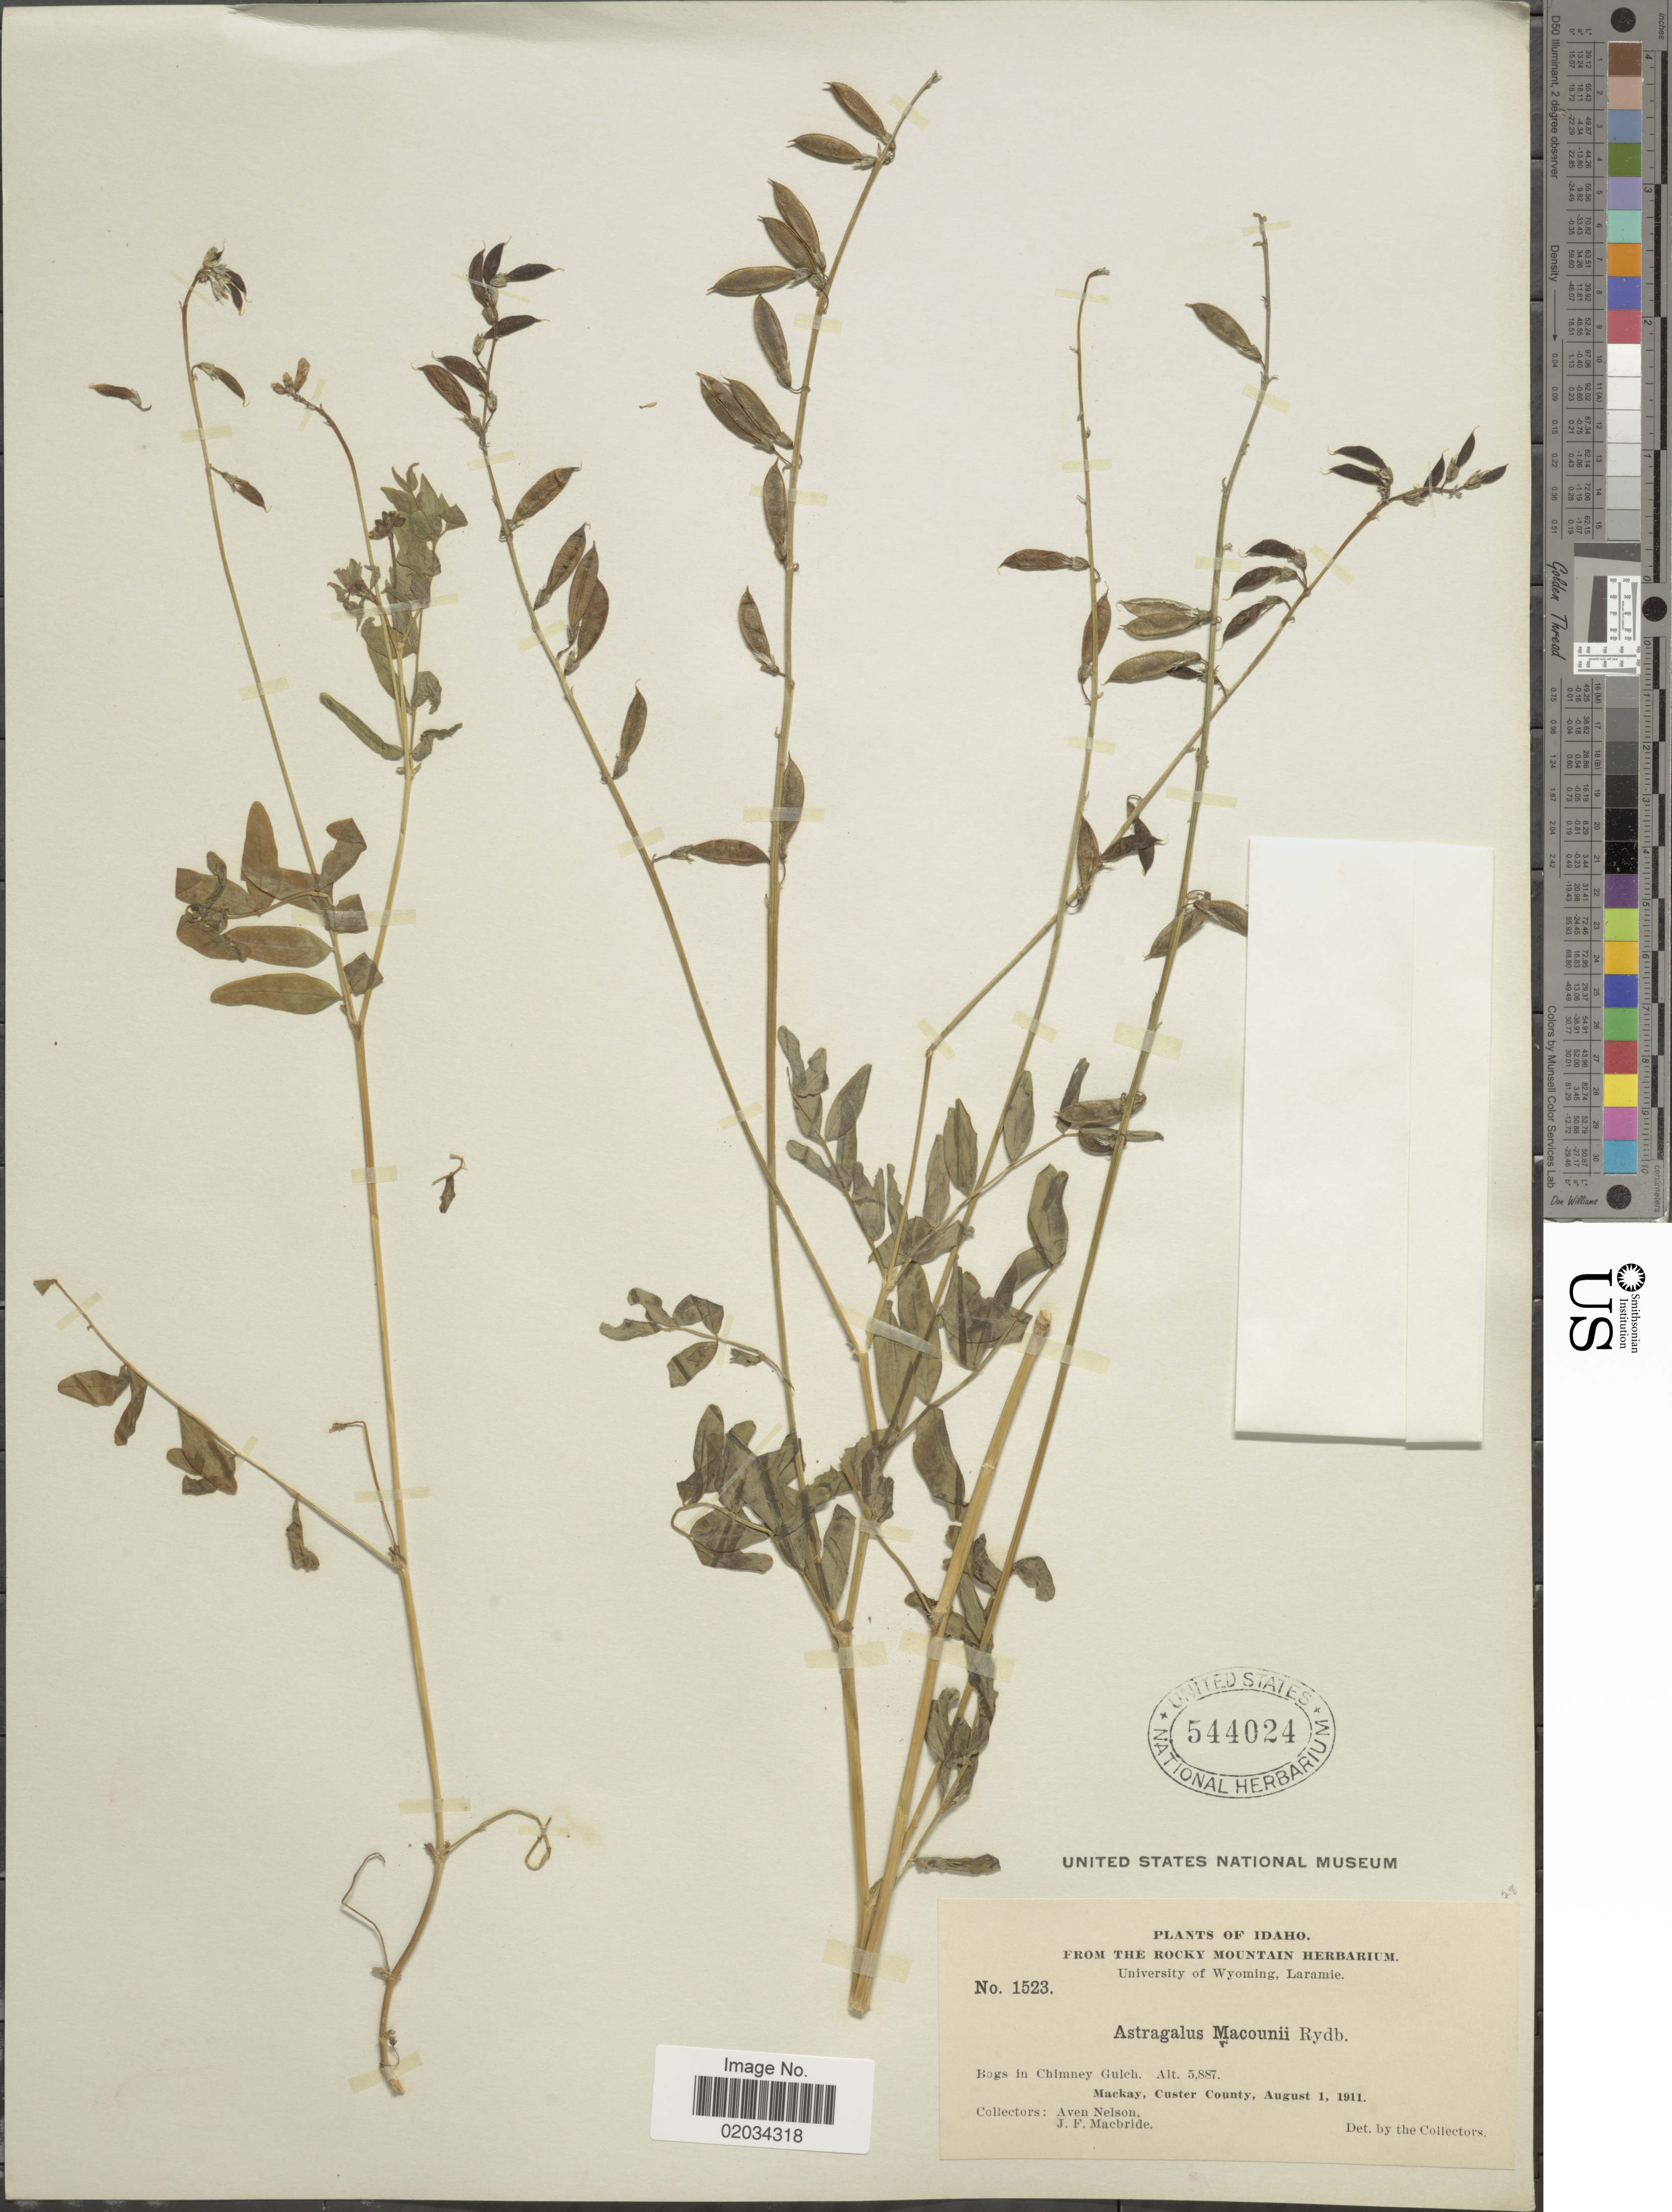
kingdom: Plantae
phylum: Tracheophyta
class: Magnoliopsida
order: Fabales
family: Fabaceae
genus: Astragalus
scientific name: Astragalus robbinsii var. robbinsii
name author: (Oakes) A. Gray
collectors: A. Nelson & J. F. Macbride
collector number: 1523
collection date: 1911-08-01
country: United States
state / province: Idaho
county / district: Custer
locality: Chimney Gulch, Mackay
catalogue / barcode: US 544024